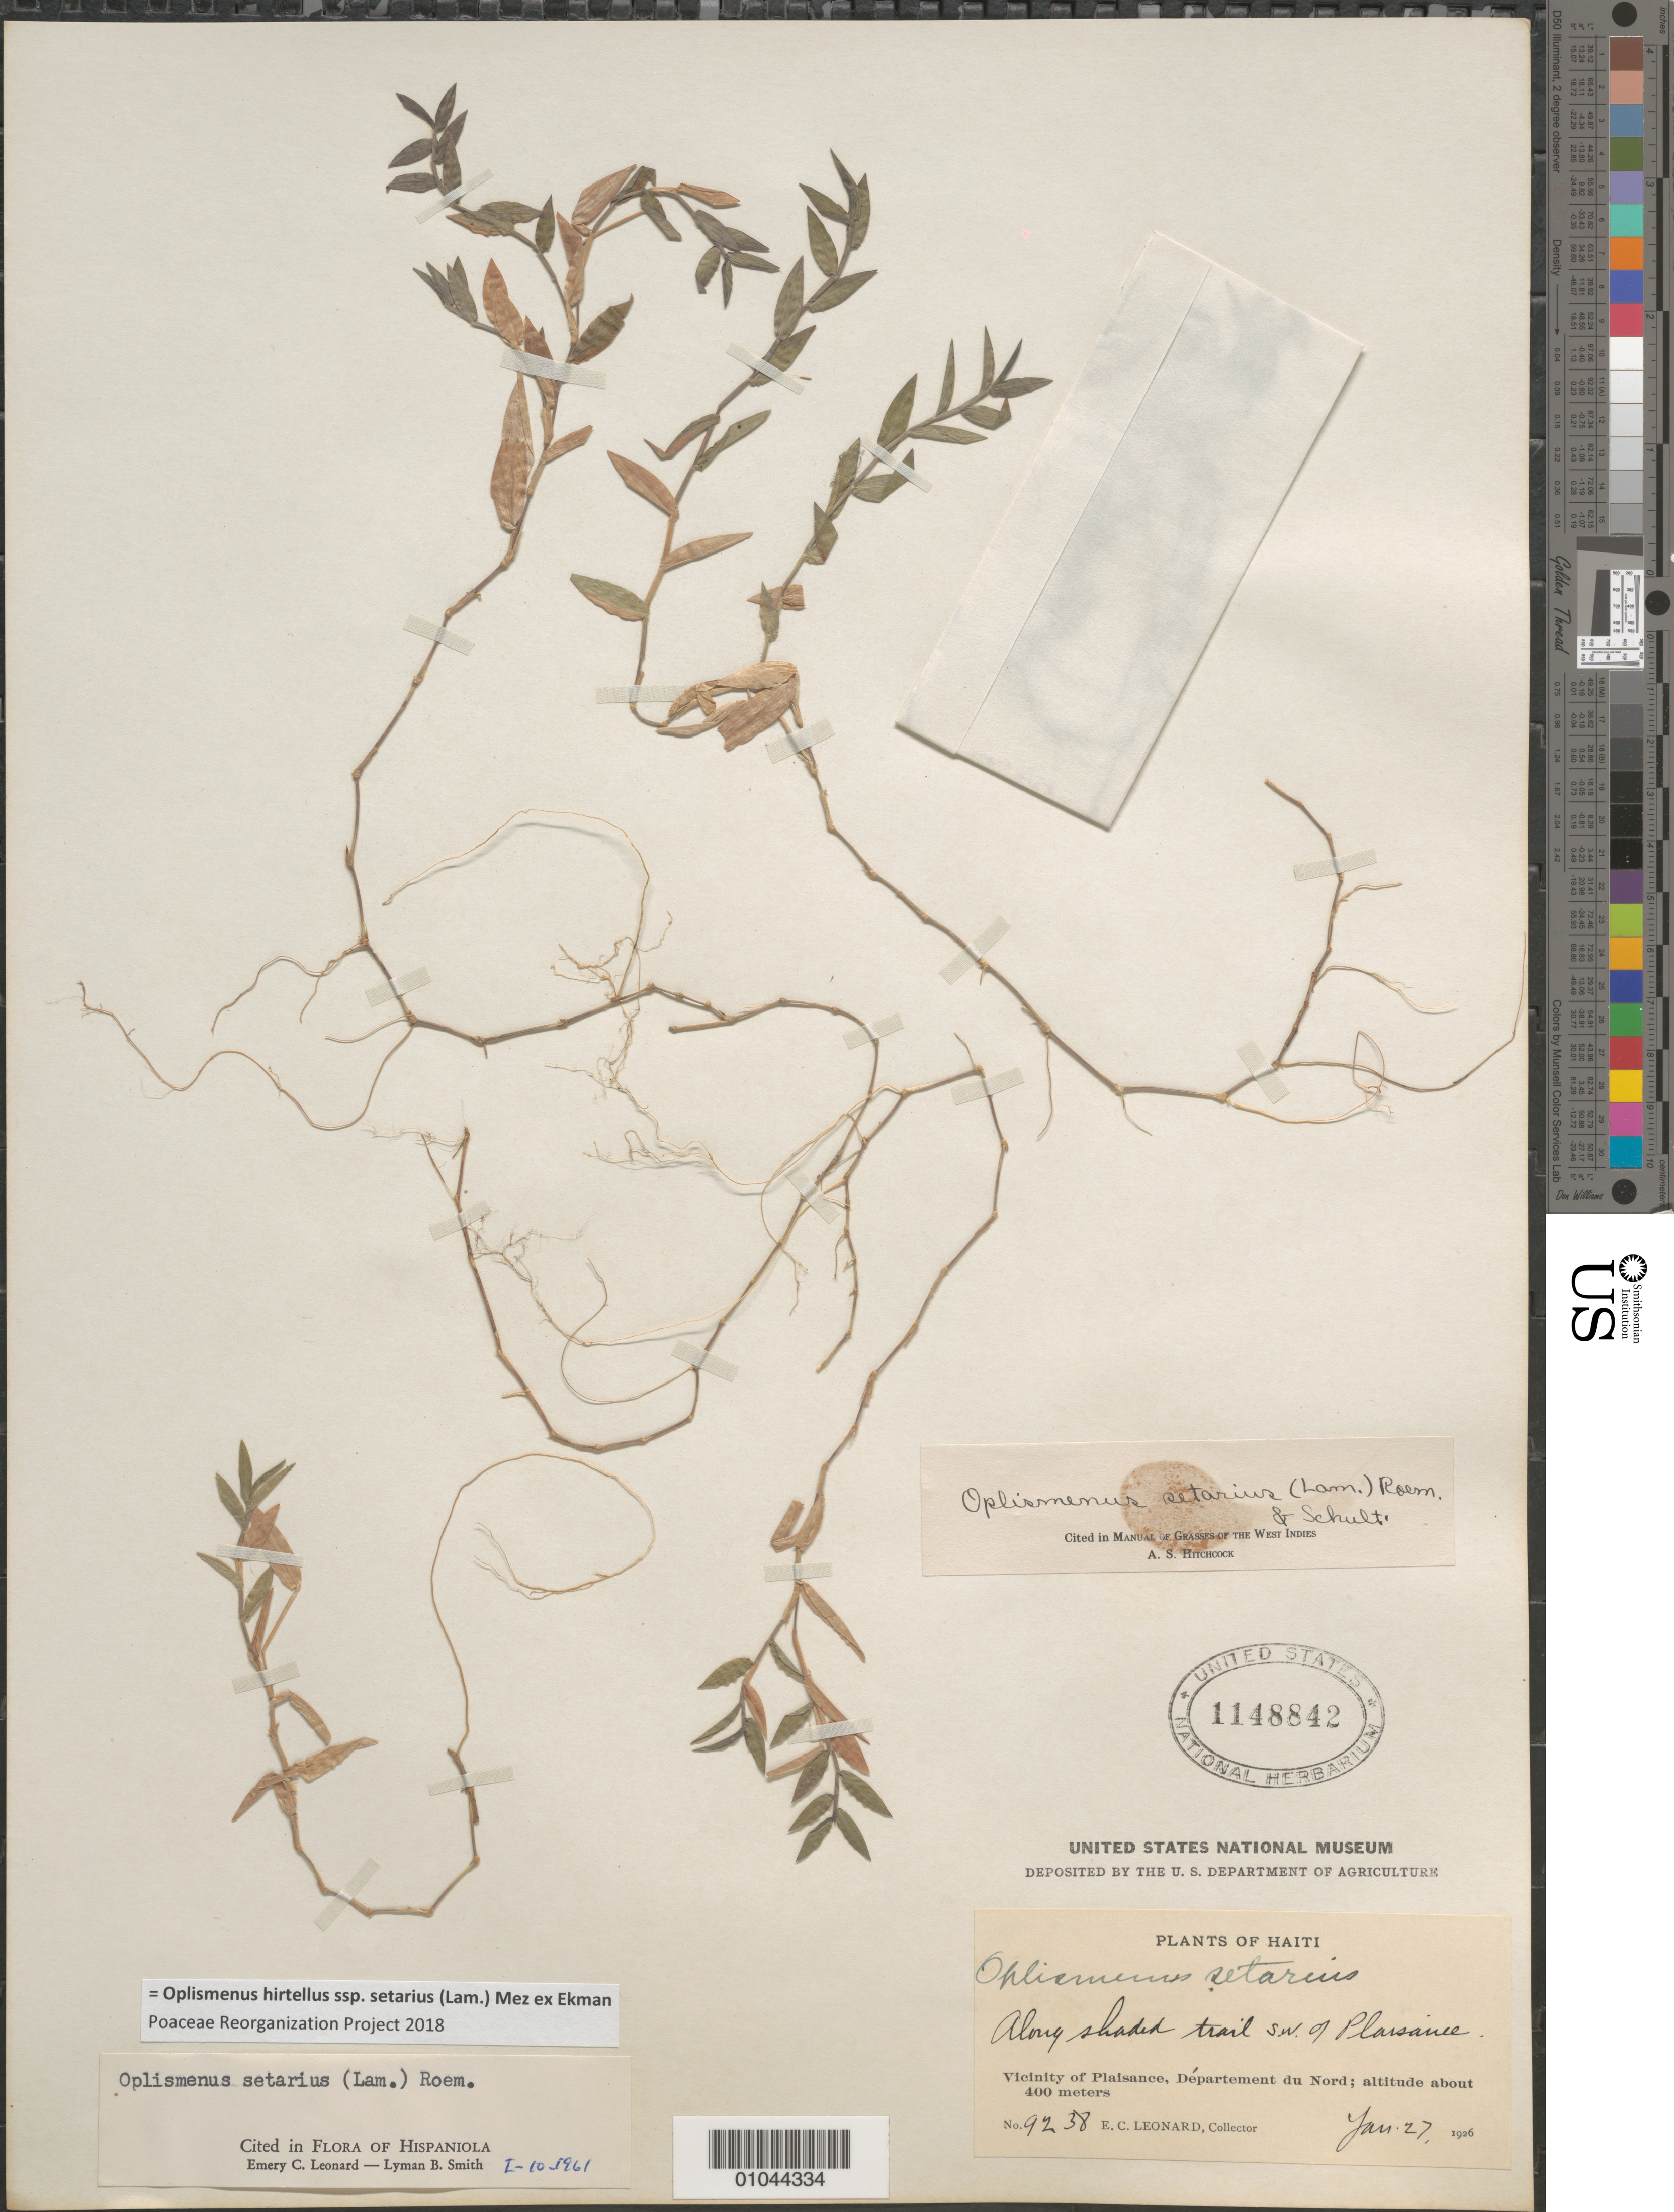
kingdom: Plantae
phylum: Tracheophyta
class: Liliopsida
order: Poales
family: Poaceae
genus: Oplismenus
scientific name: Oplismenus hirtellus subsp. setarius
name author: (Lam.) Mez ex Ekman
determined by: Poaceae Reorganization Project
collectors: E. C. Leonard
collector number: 9238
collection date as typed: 27 Jan 1926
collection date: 1926-01-27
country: Haiti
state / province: Nord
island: Hispaniola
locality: Plaisance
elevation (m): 400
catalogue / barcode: US 1148842